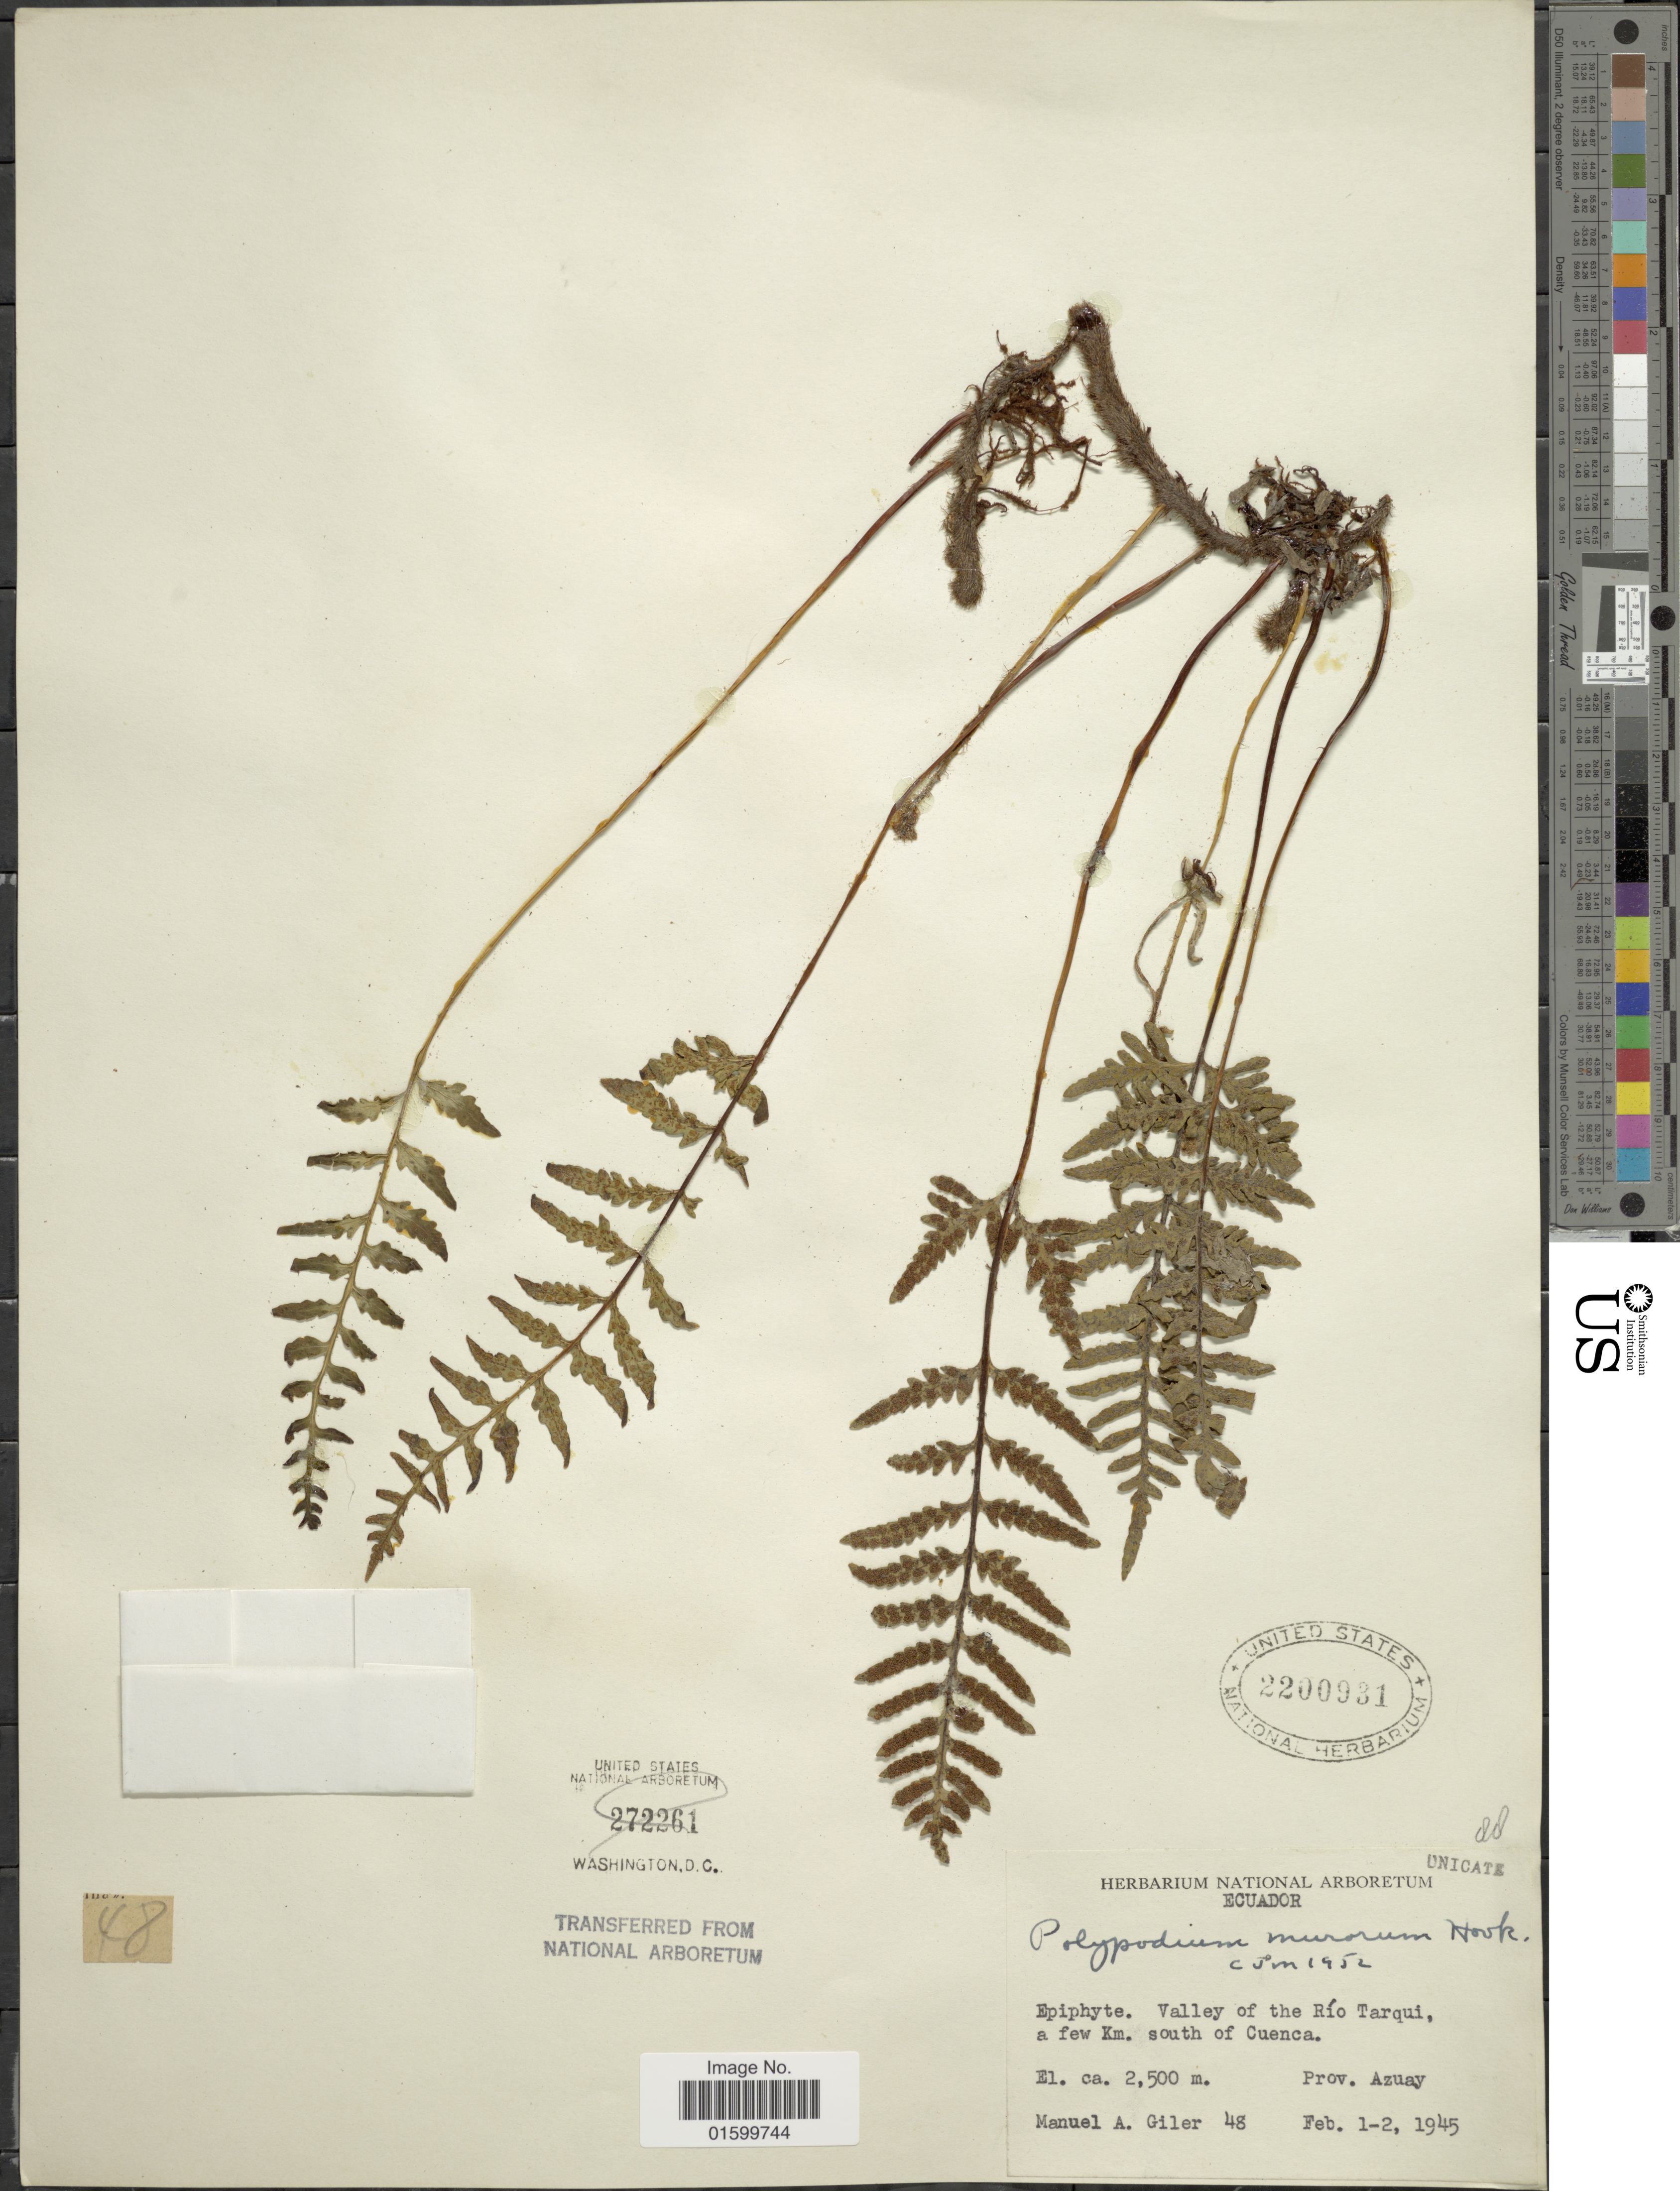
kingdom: Plantae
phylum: Tracheophyta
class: Polypodiopsida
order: Polypodiales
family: Polypodiaceae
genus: Pleopeltis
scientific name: Pleopeltis murorum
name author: (Hook.) A.R. Sm. & Tejero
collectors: M. Gíler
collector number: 48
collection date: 1945-02-01/1945-02-02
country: Ecuador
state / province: Azuay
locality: Valley of the Rio Tarqui, a few km south of Cuenca, Prov. Azuay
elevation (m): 2500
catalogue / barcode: US 2200931